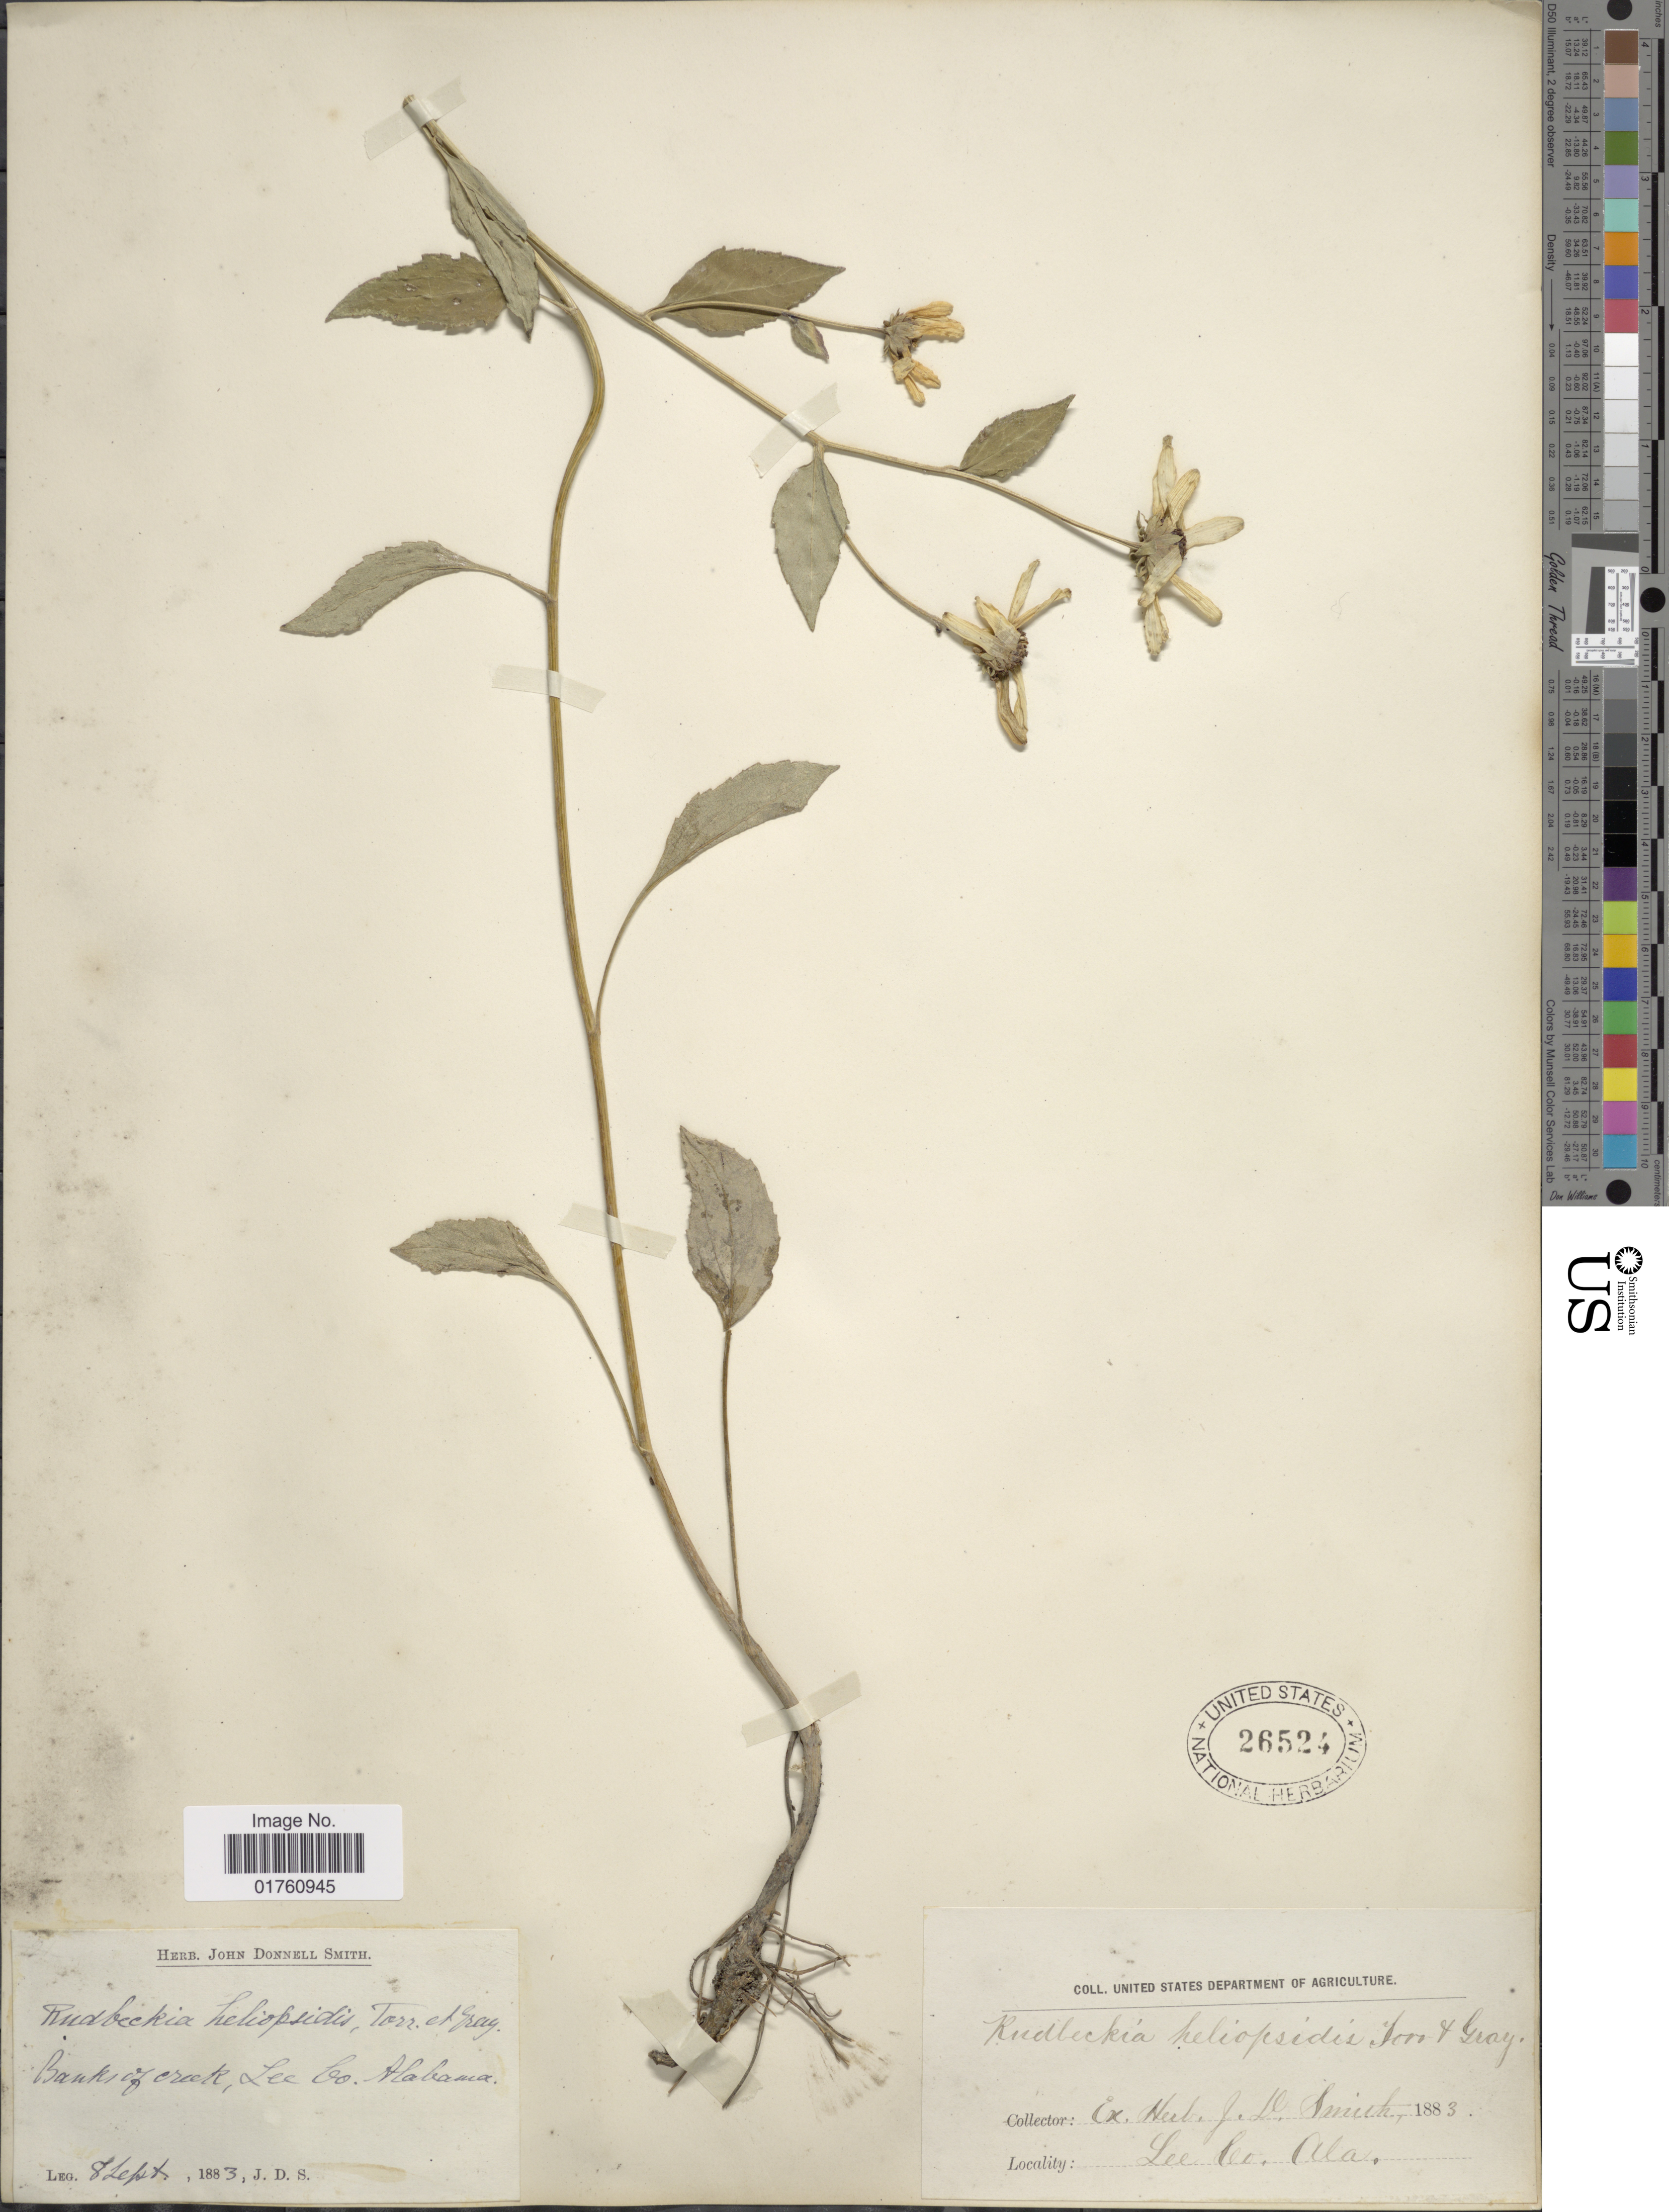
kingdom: Plantae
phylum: Tracheophyta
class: Magnoliopsida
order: Asterales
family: Asteraceae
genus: Rudbeckia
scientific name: Rudbeckia heliopsidis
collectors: J. Donnell Smith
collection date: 1883-09-08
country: United States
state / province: Alabama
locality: Banks of creek, Lee Co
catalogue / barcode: US 26524